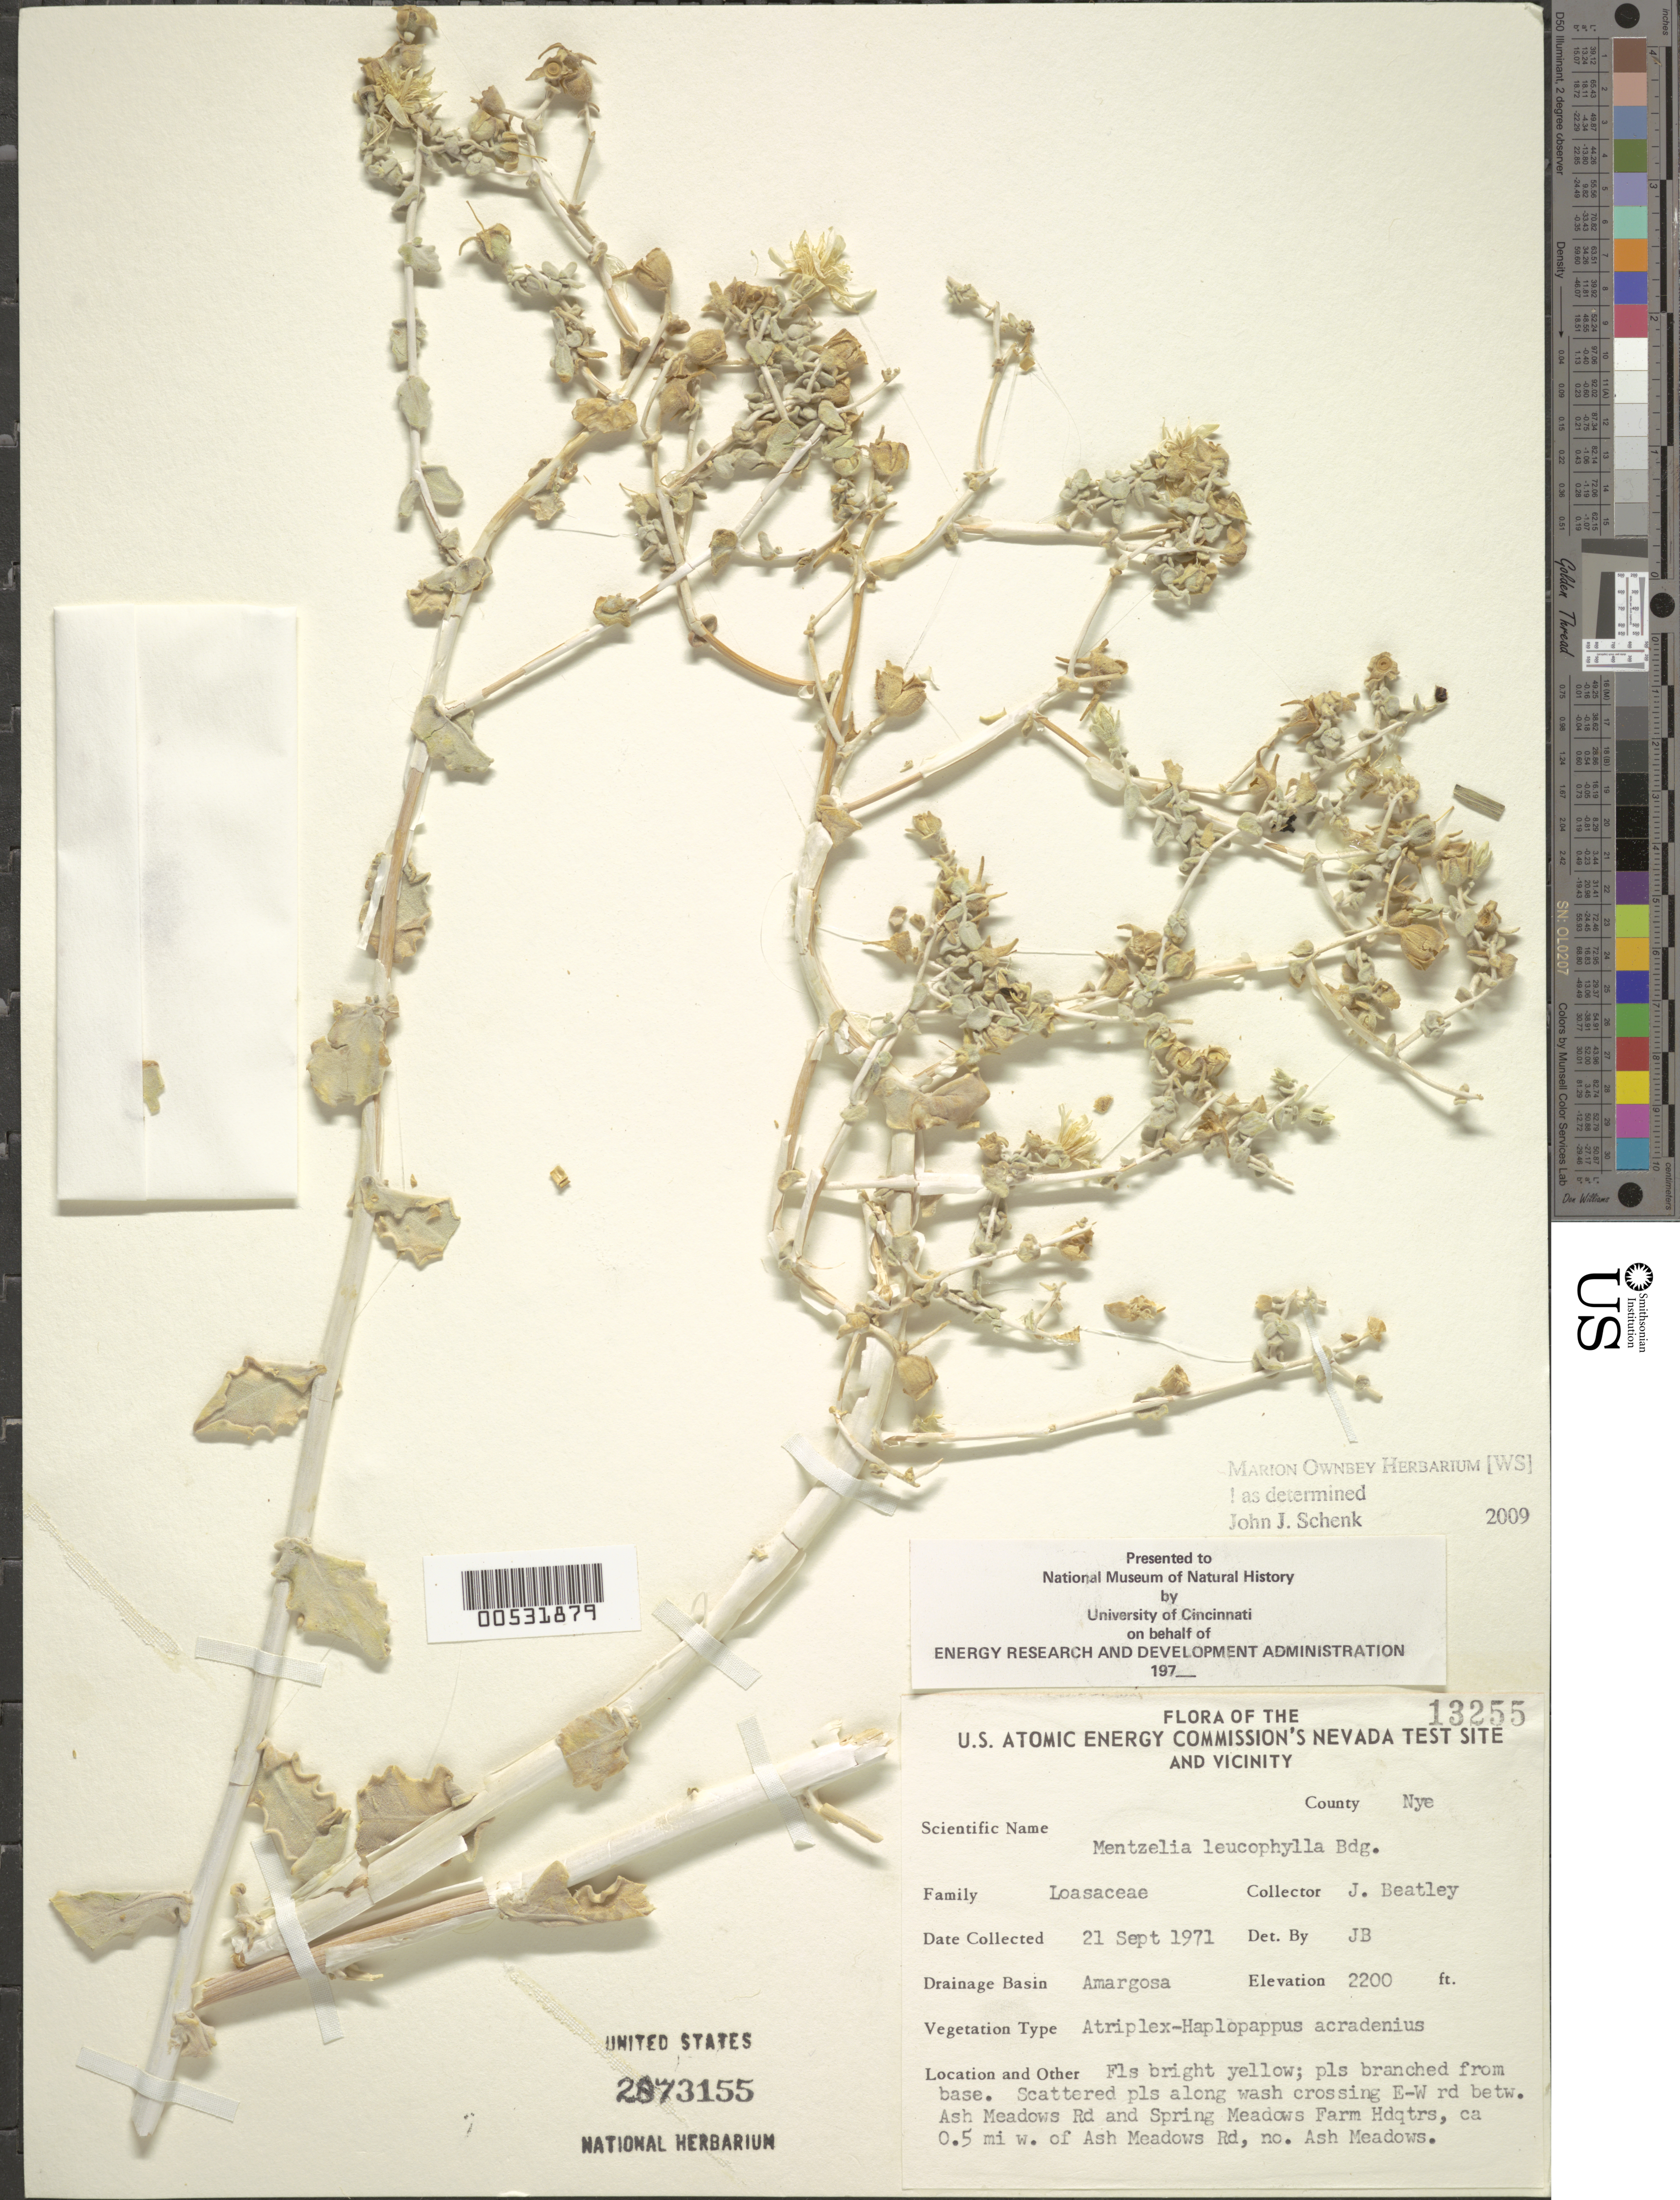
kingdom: Plantae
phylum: Tracheophyta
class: Magnoliopsida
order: Cornales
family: Loasaceae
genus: Mentzelia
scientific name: Mentzelia leucophylla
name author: Brandegee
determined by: Beatley, J. C.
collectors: J. C. Beatley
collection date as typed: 21 Sep 1971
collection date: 1971-09-21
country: United States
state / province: Nevada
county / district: Nye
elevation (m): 670.5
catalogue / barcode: US 2873155